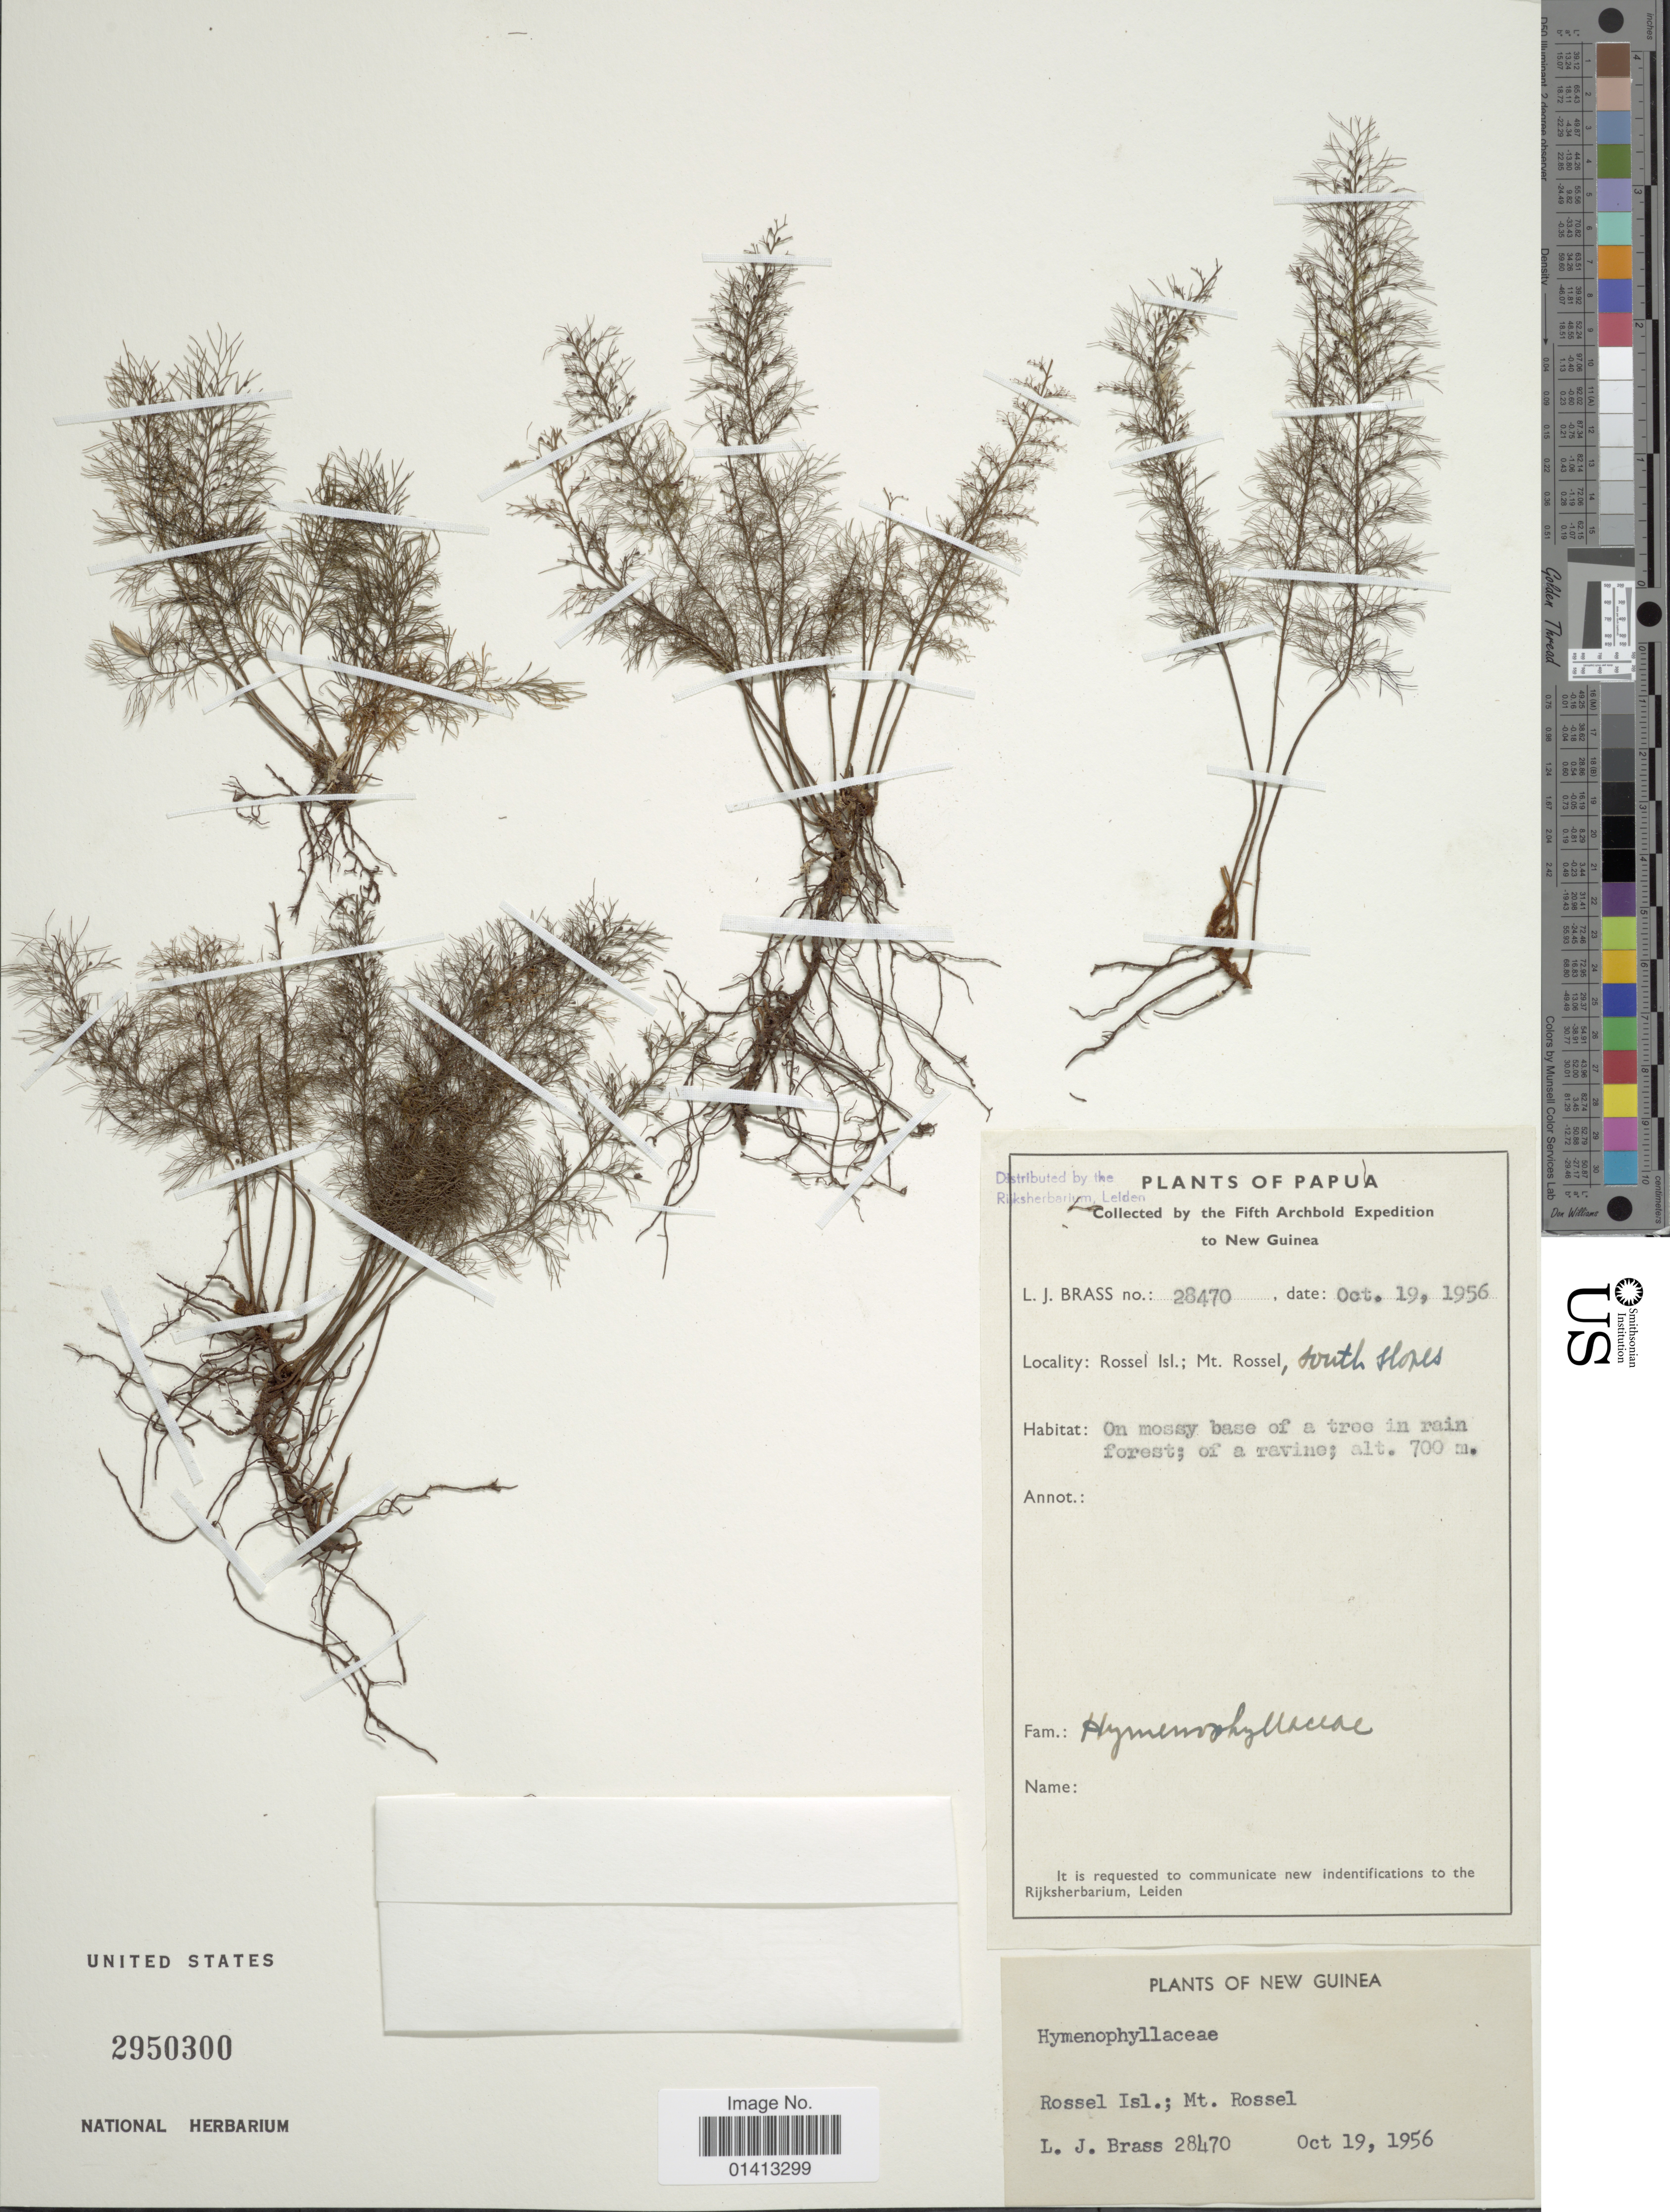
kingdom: Plantae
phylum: Tracheophyta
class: Polypodiopsida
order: Hymenophyllales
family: Hymenophyllaceae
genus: Crepidomanes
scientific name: Crepidomanes sp.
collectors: L. J. Brass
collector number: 28470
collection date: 1956-10-19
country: Papua New Guinea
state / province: Milne Bay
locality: Rossel Isl; Mt Rossel, south slopes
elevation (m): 700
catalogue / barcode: US 2950300